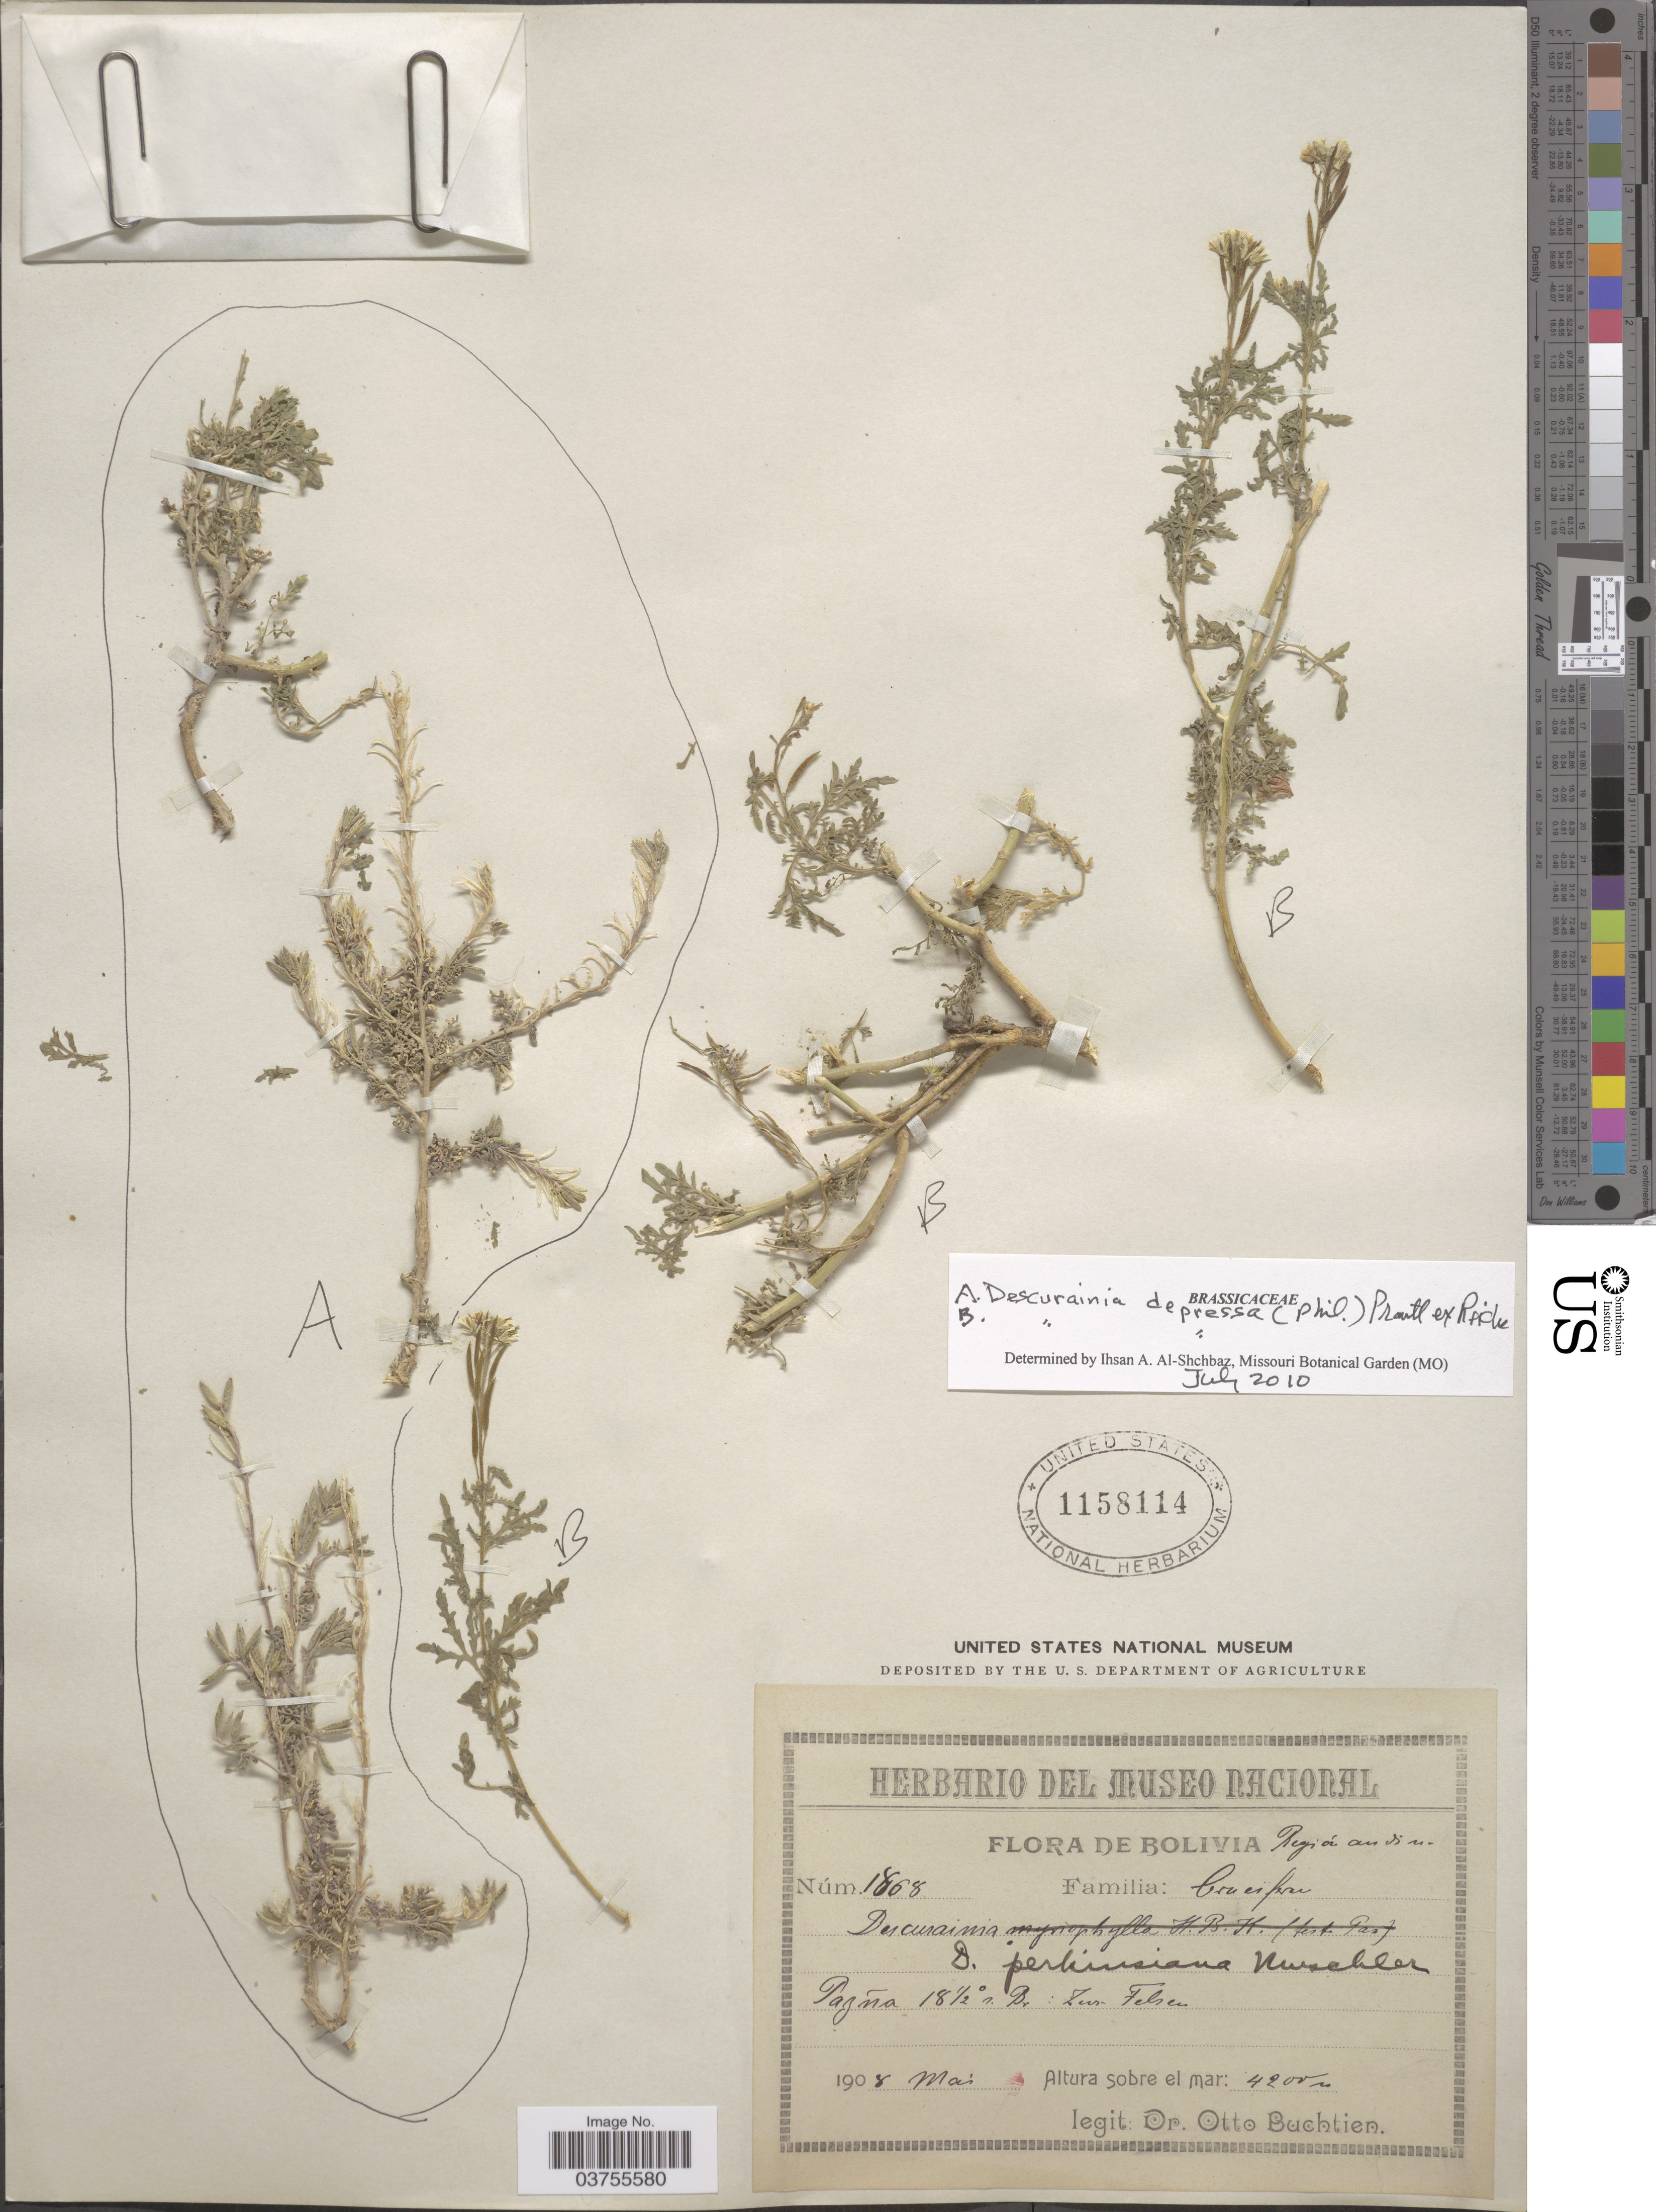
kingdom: Plantae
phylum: Tracheophyta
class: Magnoliopsida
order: Brassicales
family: Brassicaceae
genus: Descurainia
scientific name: Descurainia depressa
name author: (Phil. & C.A. Mey.) Prantl ex Reiche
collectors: O. Buchtien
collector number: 1868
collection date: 1908-05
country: Bolivia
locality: Región andina. Pazña: Zur Felsen.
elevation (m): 4200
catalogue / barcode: US 1158114